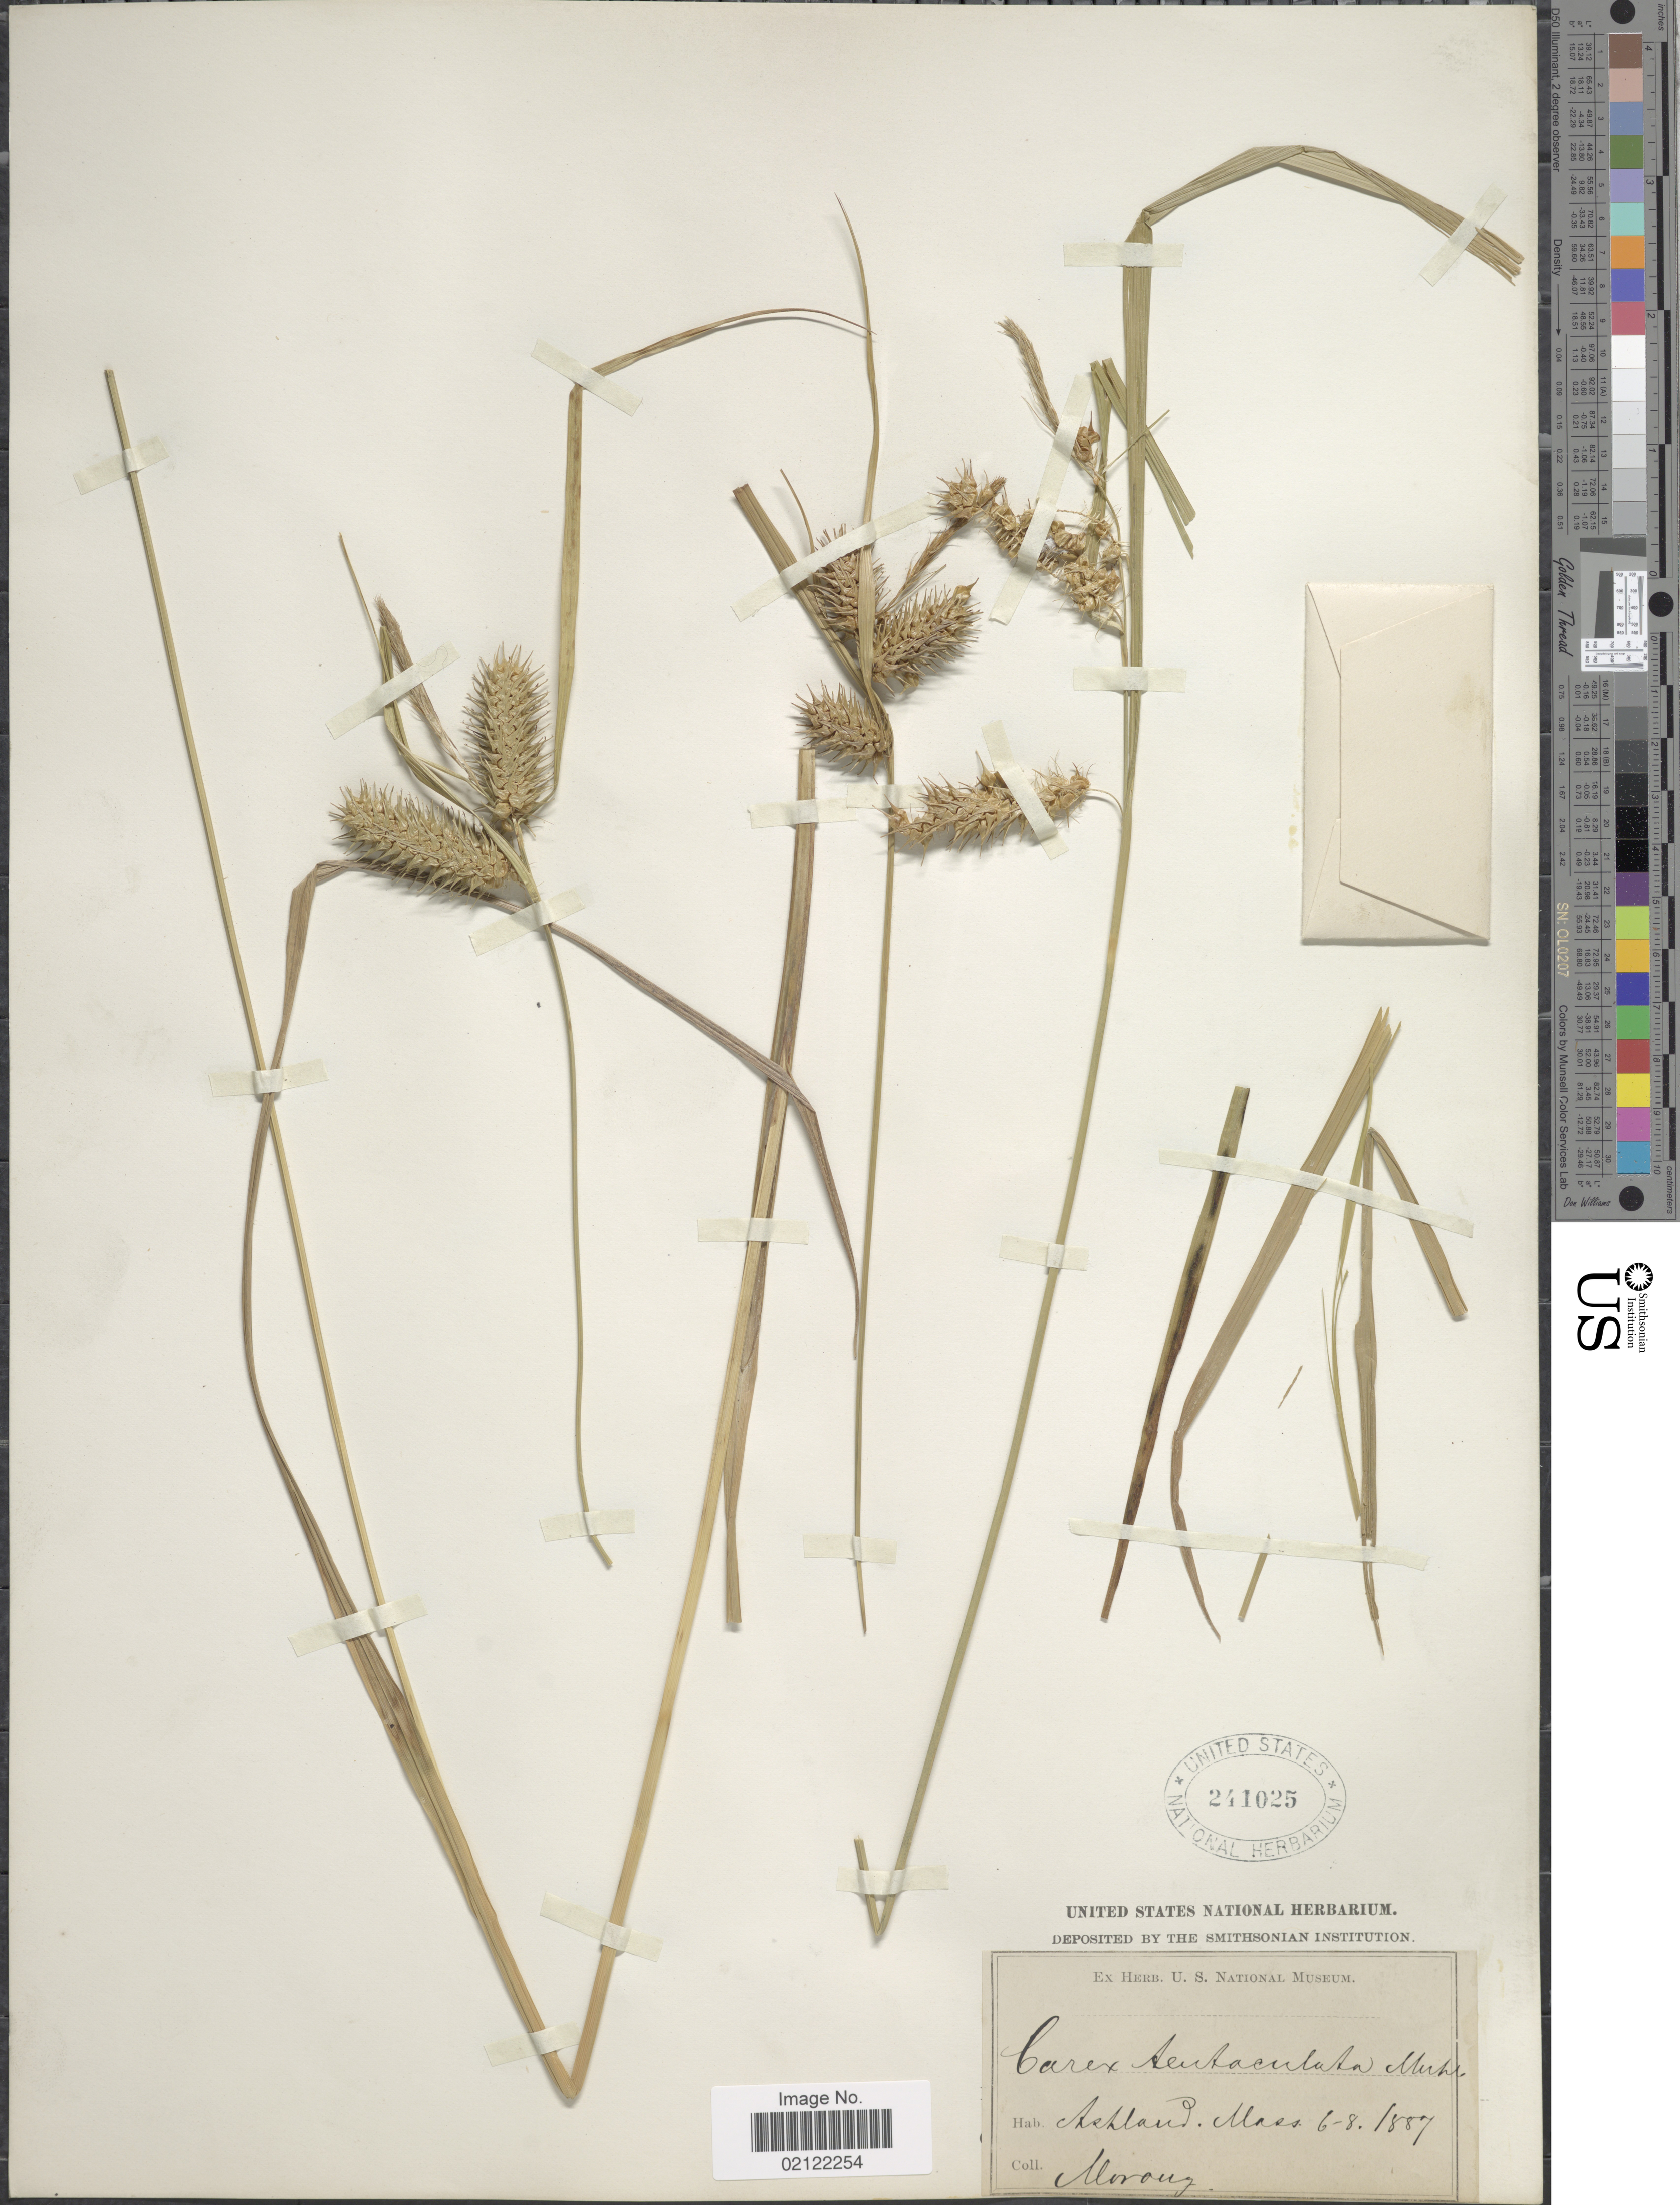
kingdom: Plantae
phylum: Tracheophyta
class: Liliopsida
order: Poales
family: Cyperaceae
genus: Carex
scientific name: Carex lurida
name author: Wahlenb.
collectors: Morong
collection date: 1887-06-08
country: United States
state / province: Massachusetts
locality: Ashland, Mass.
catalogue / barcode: US 241025